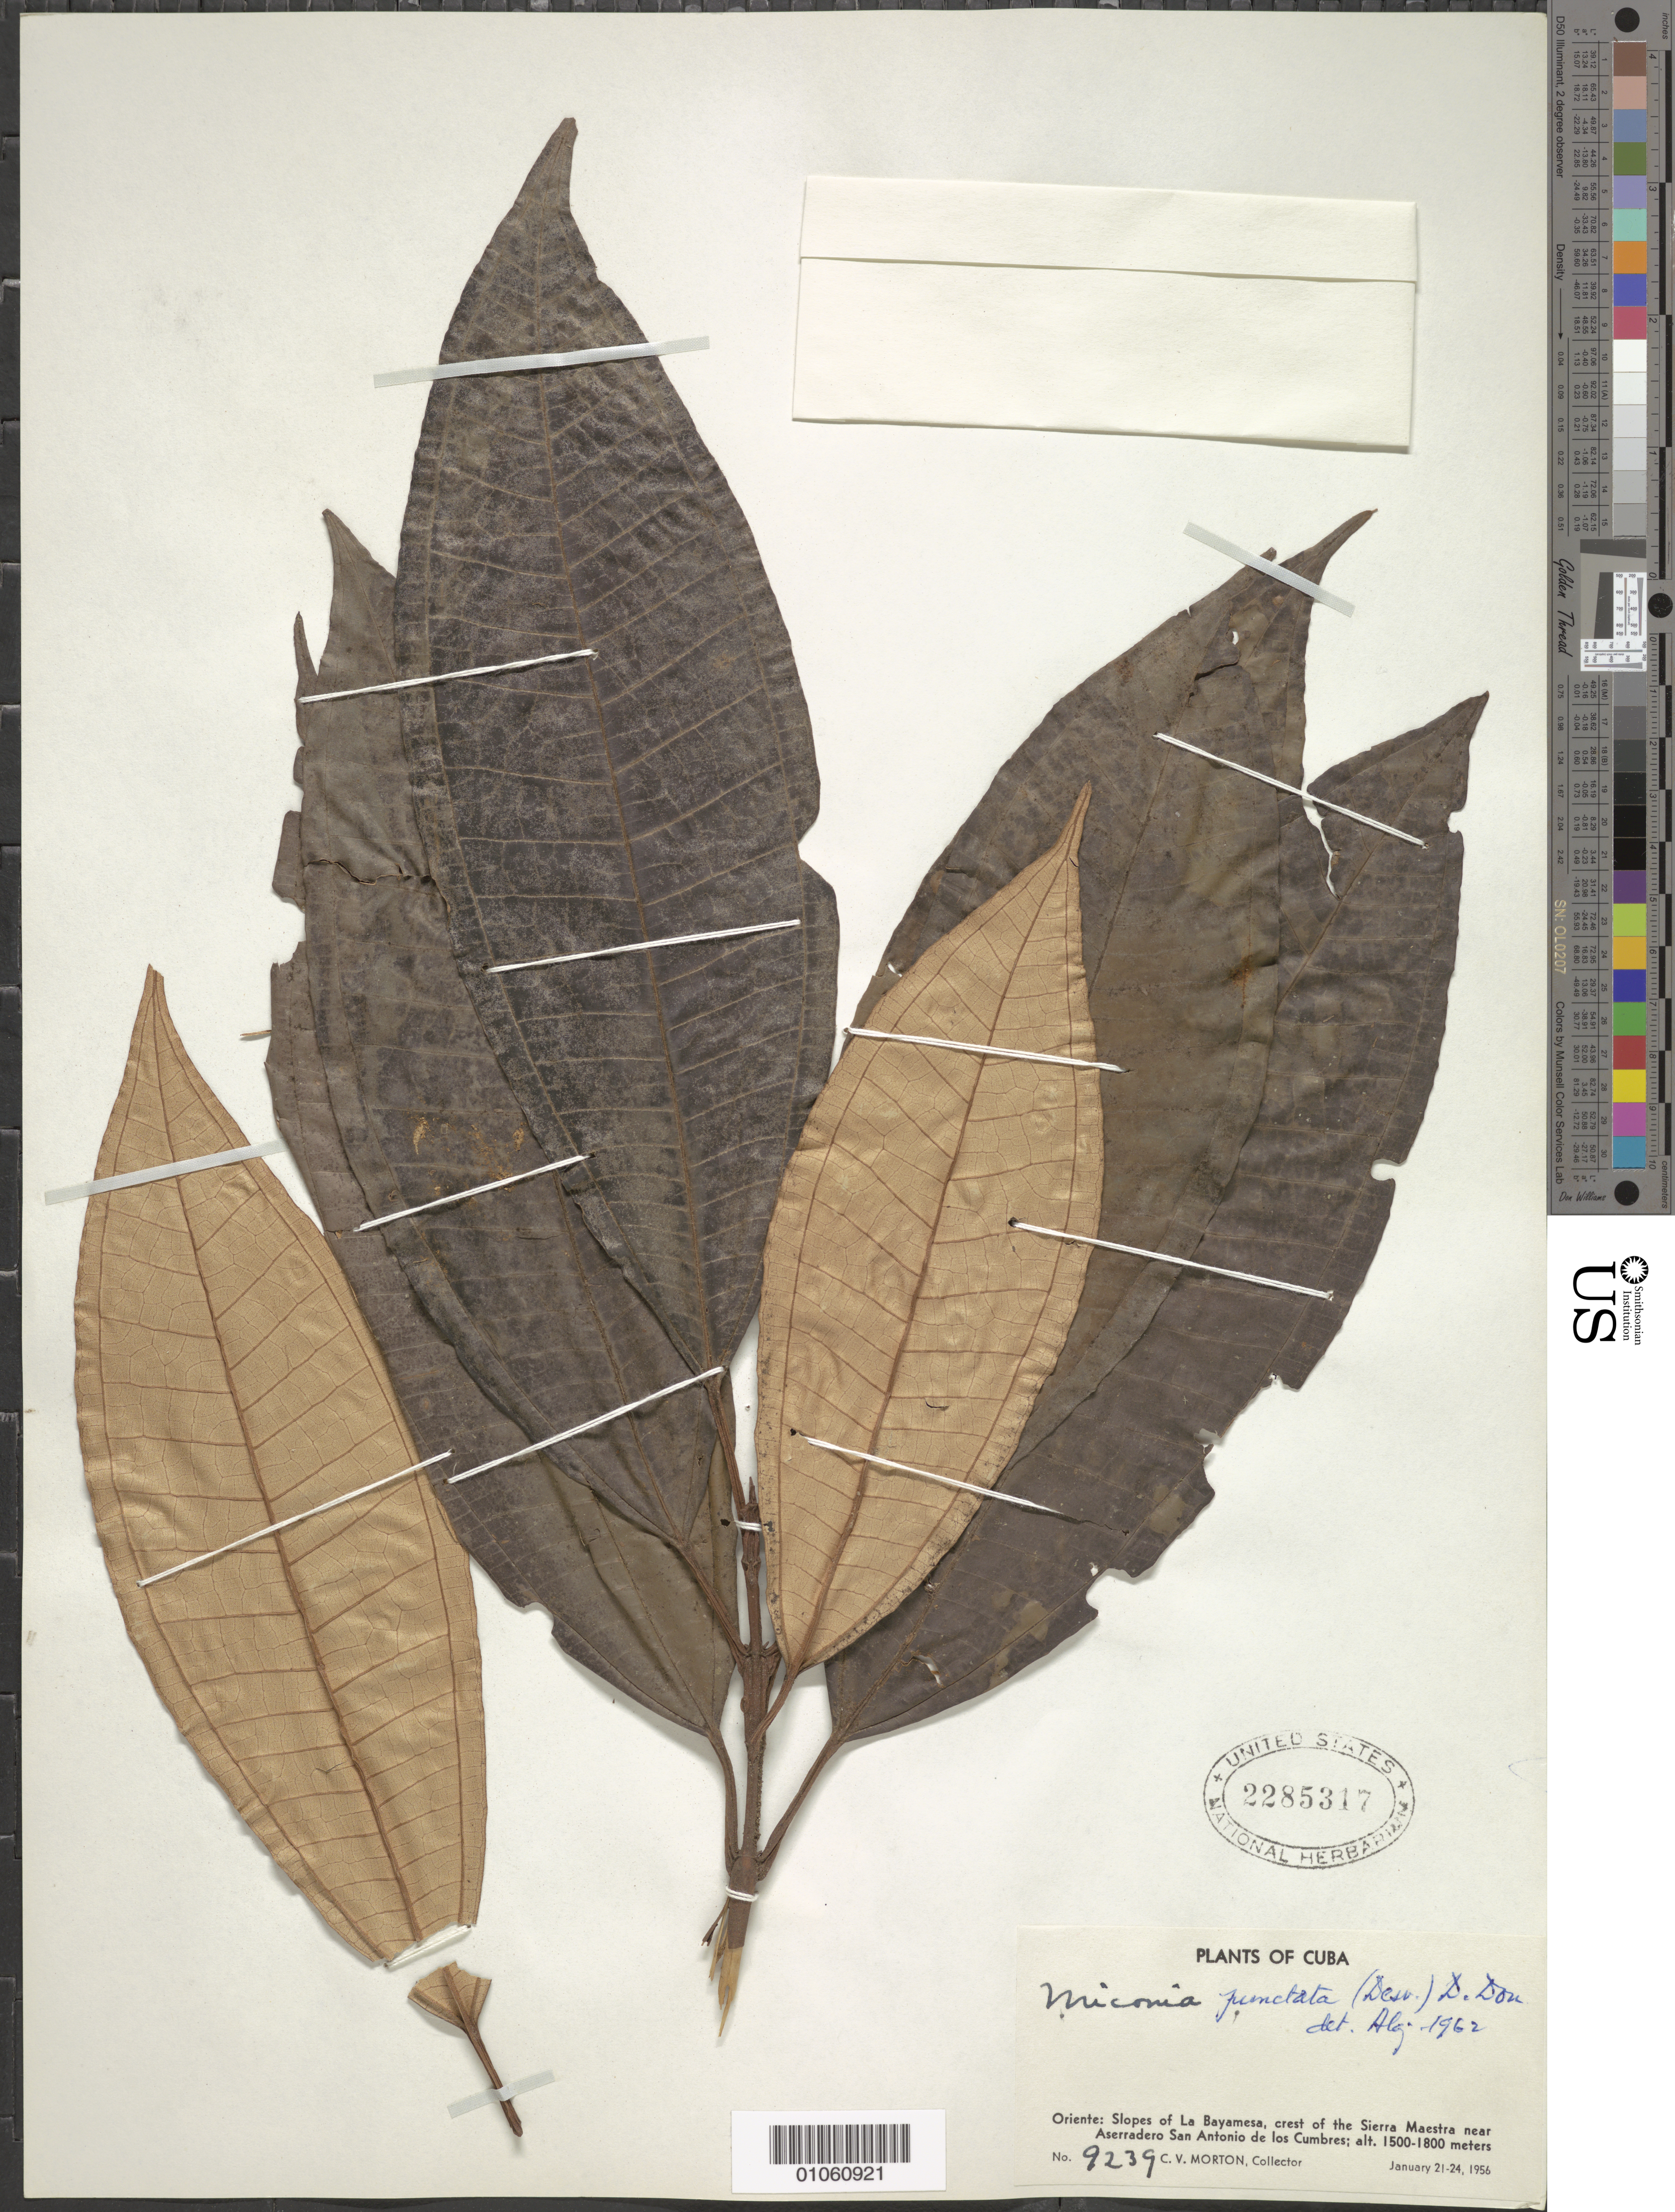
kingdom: Plantae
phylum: Tracheophyta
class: Magnoliopsida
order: Myrtales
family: Melastomataceae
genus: Miconia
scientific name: Miconia punctata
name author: (Desr.) D. Don ex DC.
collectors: C. V. Morton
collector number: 9239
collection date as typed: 21 Jan 1956 to 24 Jan 1956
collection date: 1956-01-21/1956-01-24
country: Cuba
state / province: Oriente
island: Cuba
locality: La Bayamesa, crest of the Sierra Maestra near Aserradero San Antonio de los Cumbres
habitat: Slopes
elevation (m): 1500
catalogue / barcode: US 2285317